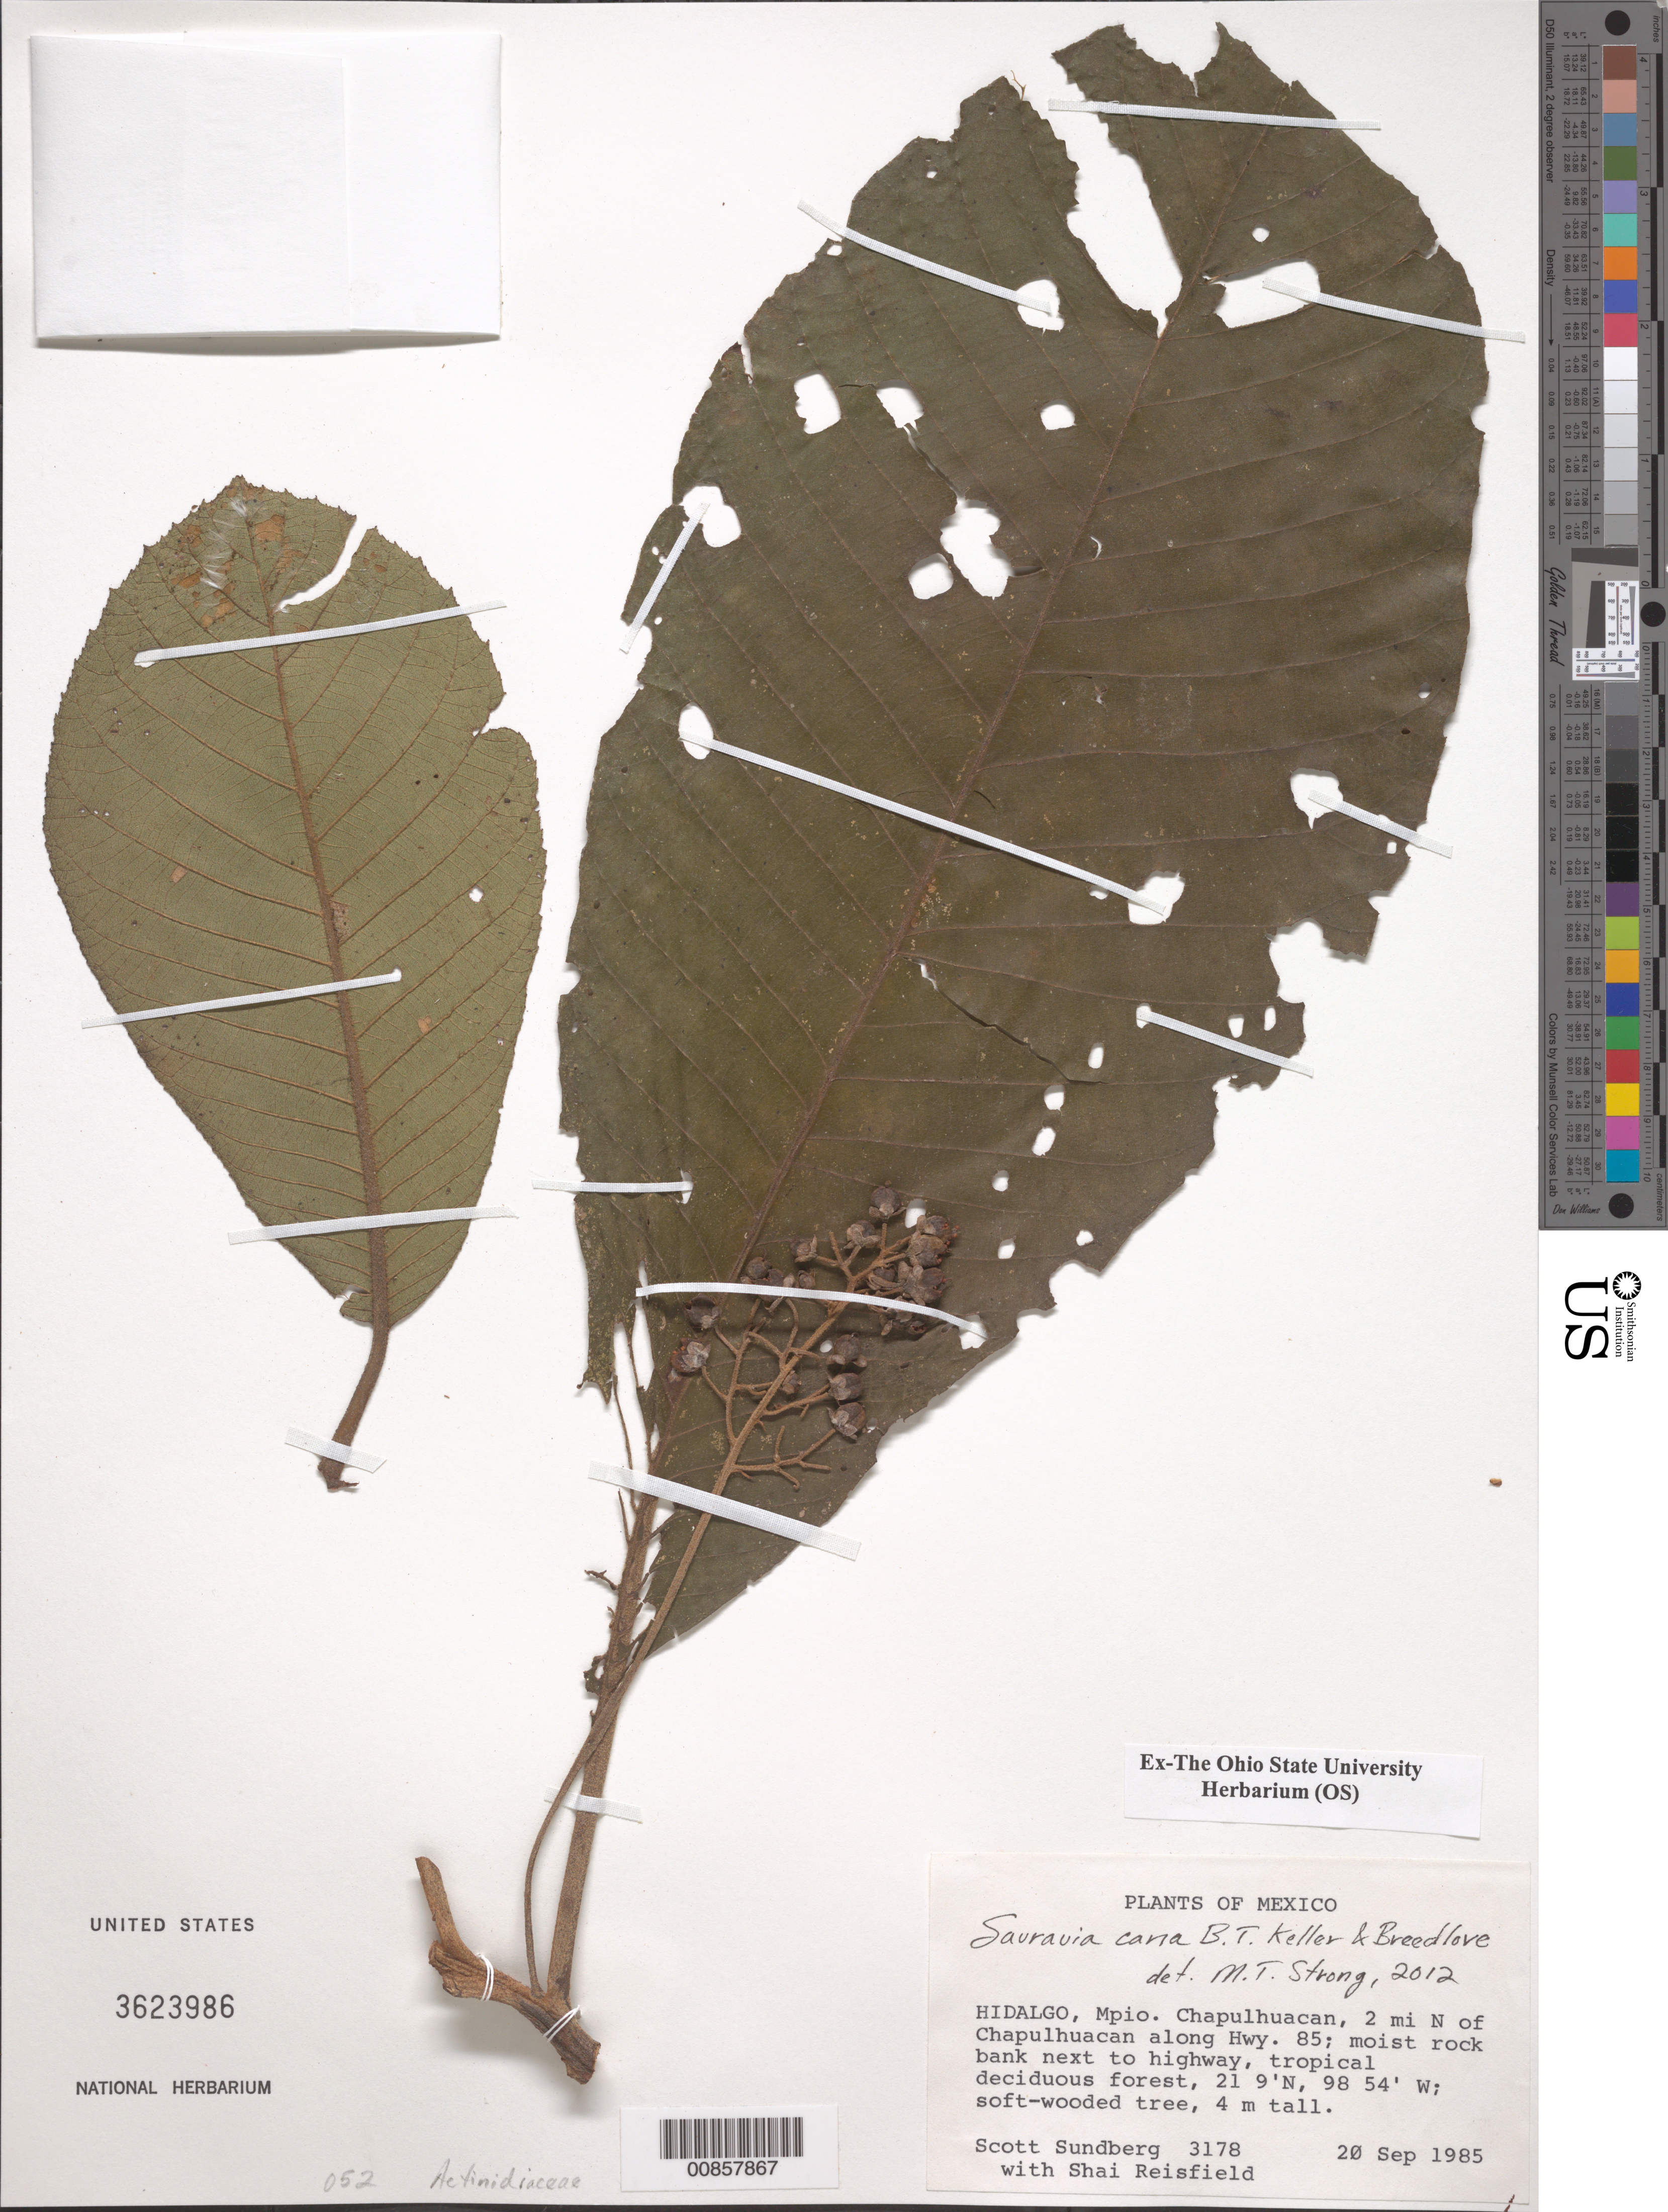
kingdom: Plantae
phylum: Tracheophyta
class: Magnoliopsida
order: Ericales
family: Actinidiaceae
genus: Saurauia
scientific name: Saurauia cana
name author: B.T. Keller & Breedlove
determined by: Strong, M. T., (US), Smithsonian Institution - National Museum of Natural History (UNITED STATES)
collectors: S. D. Sundberg & S. Reisfield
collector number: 3178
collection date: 1985-09-20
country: México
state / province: Hidalgo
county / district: Chapulhuacan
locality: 2 mi. N of Chapulhuacan along hwy 85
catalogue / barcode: US 3623986